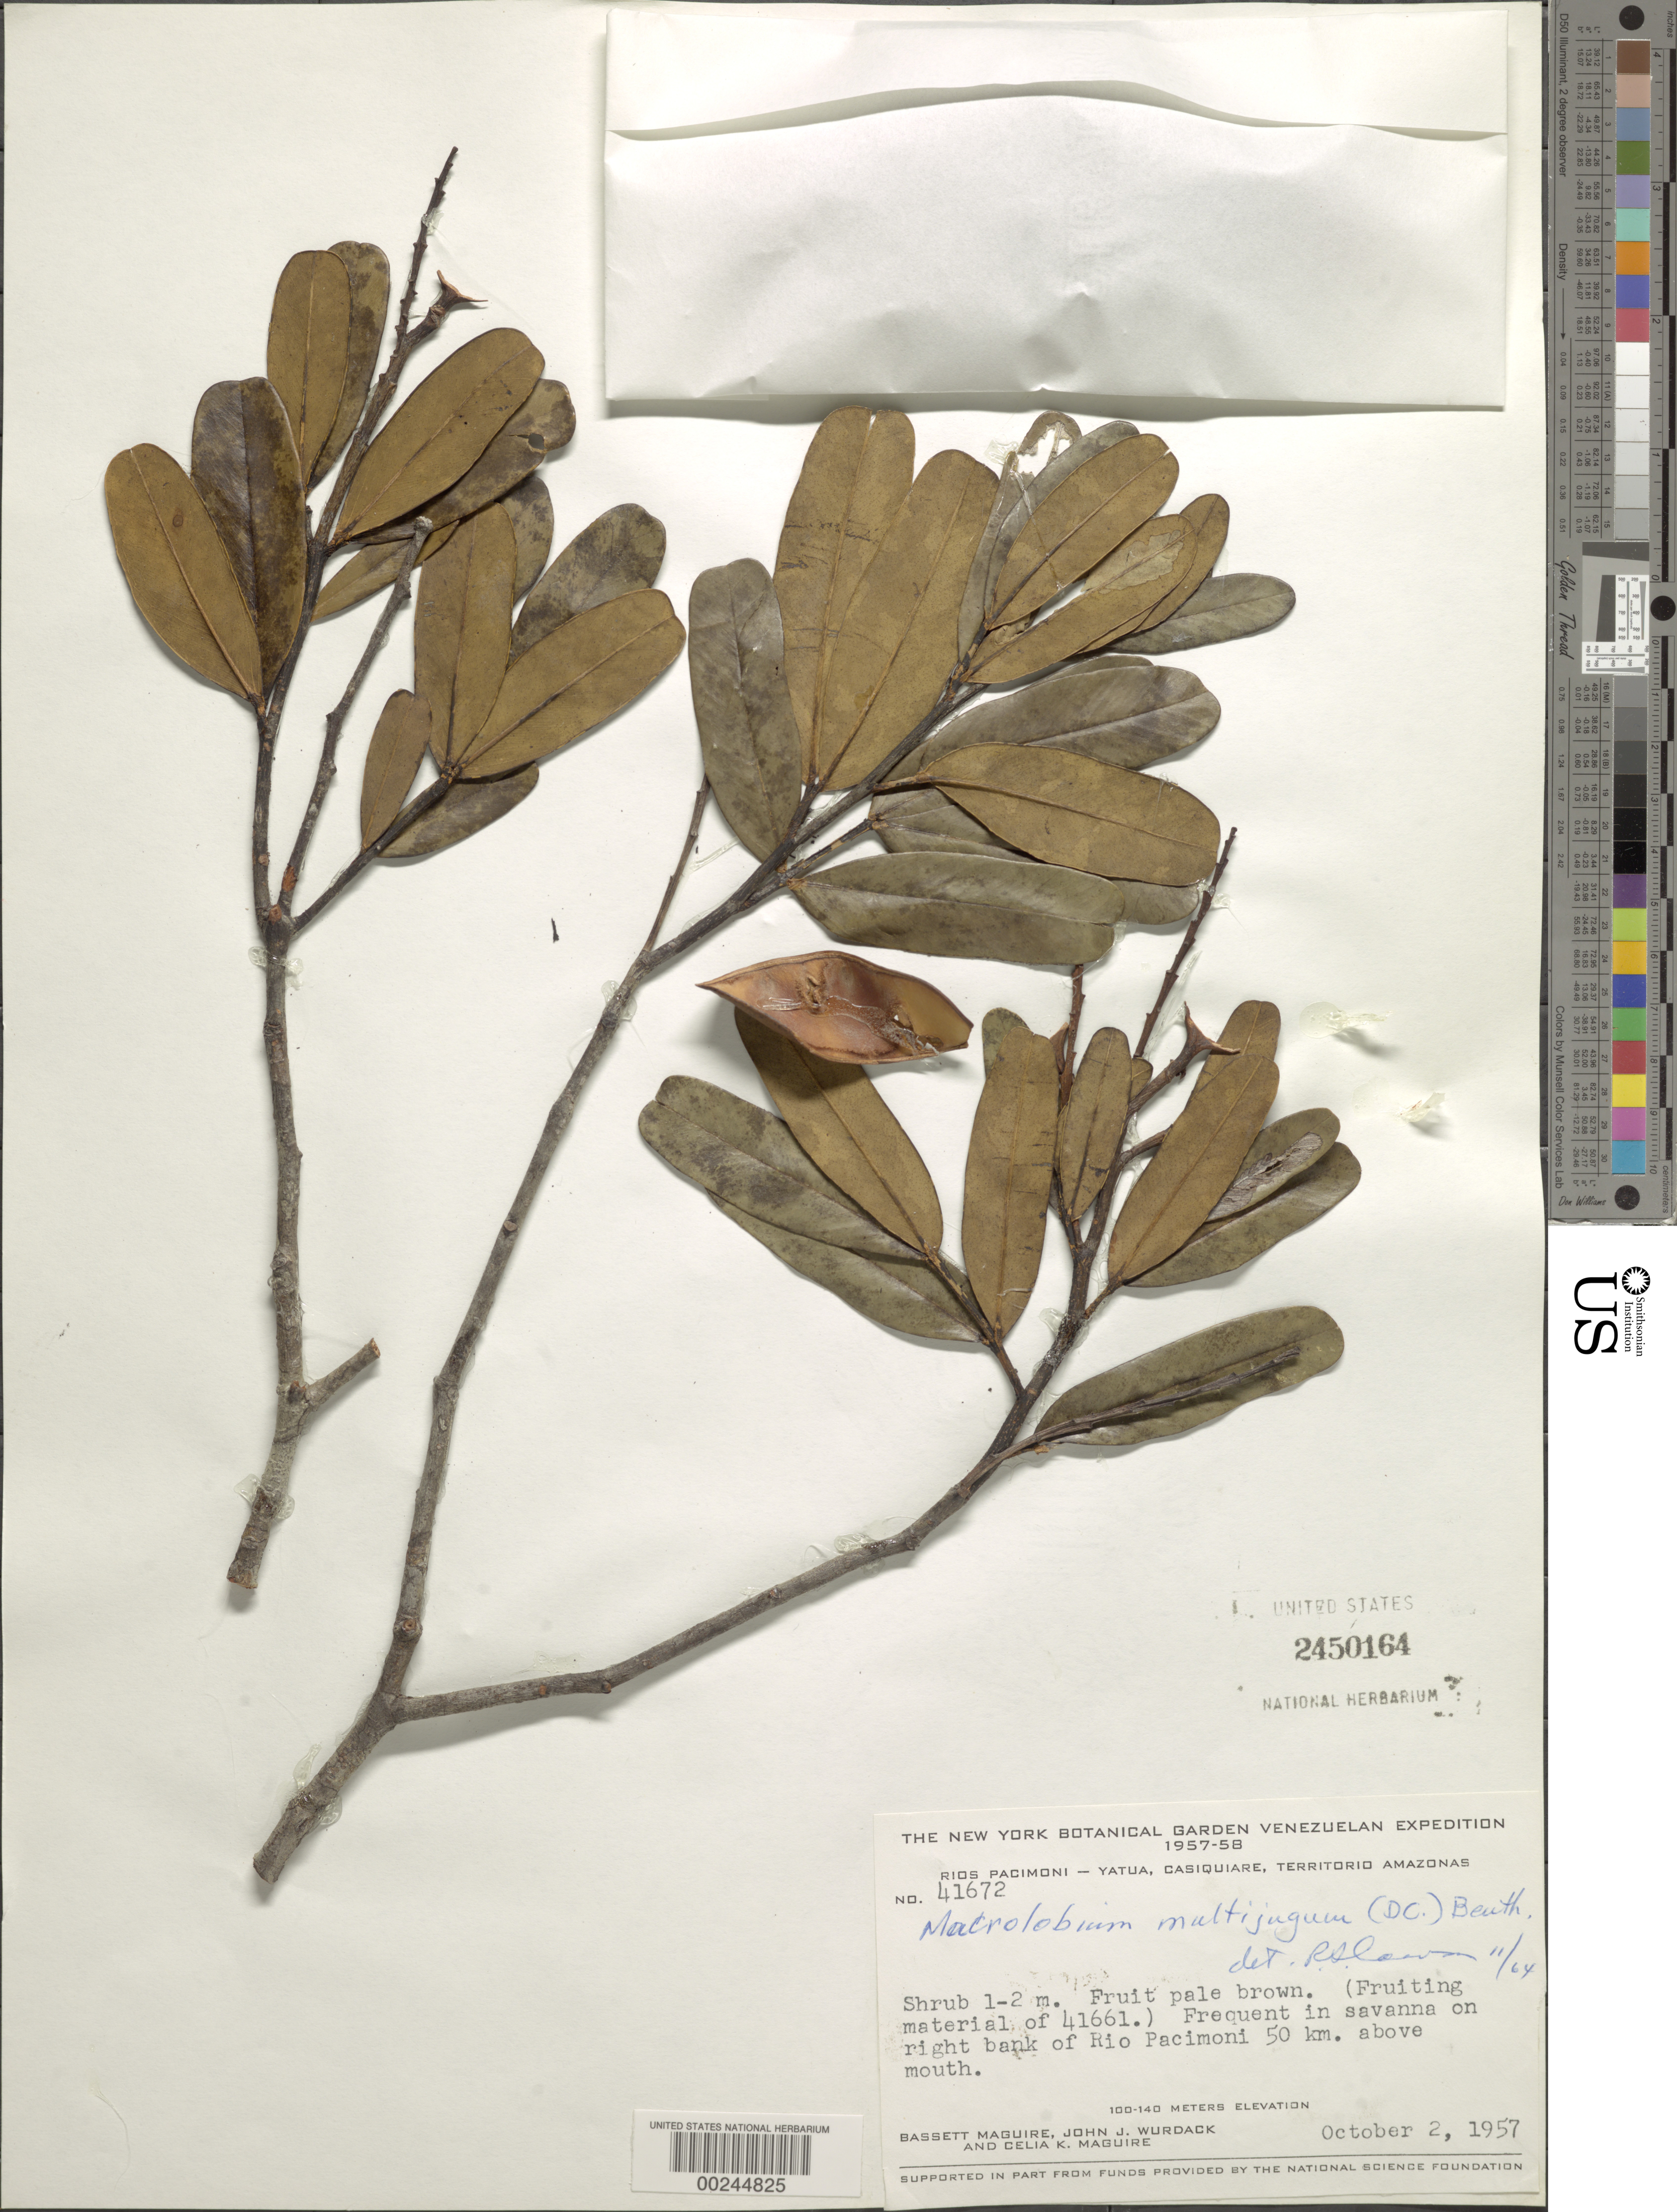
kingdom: Plantae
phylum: Tracheophyta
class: Magnoliopsida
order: Fabales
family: Fabaceae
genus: Macrolobium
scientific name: Macrolobium longipes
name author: R.S. Cowan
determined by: Trujillo, A. M.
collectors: B. Maguire, J. J. Wurdack & C. K. Maguire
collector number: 41672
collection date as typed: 02 Oct 1957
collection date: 1957-10-02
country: Venezuela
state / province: Amazonas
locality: Right bank of rio pacimoni 50 km above mouth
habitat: Savanna on bank of river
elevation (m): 100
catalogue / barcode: US 2450164